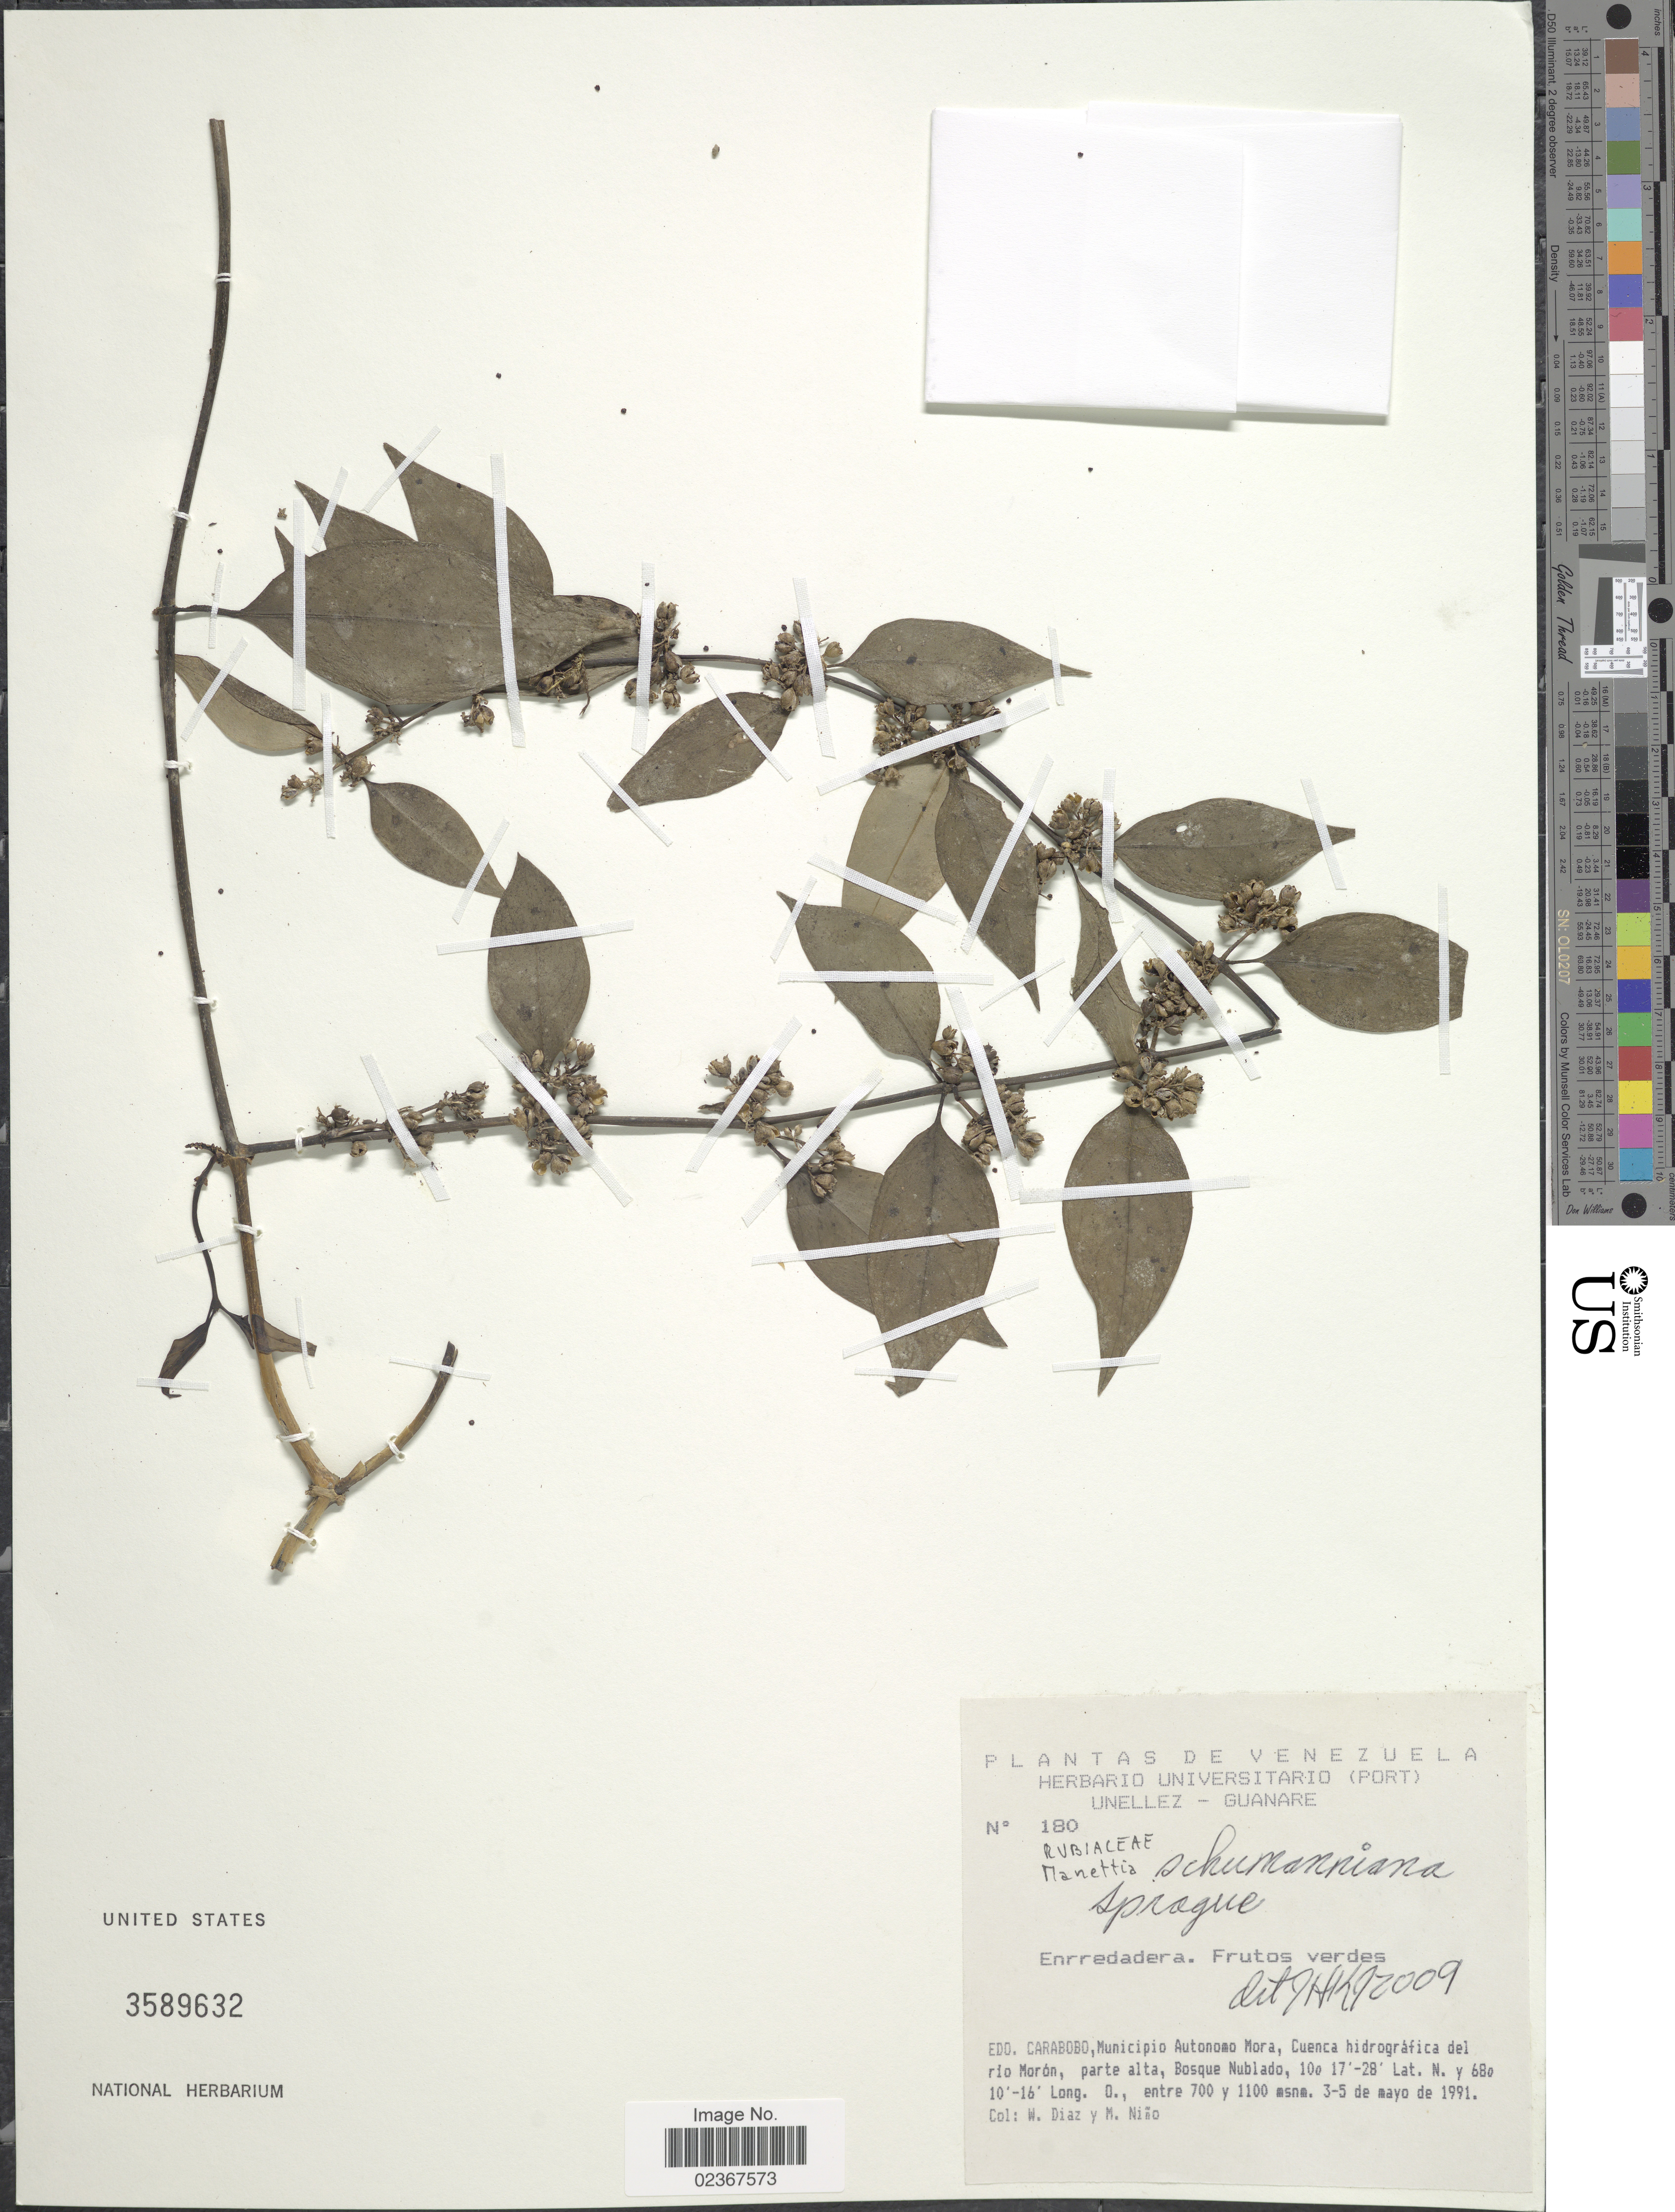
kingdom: Plantae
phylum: Tracheophyta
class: Magnoliopsida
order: Gentianales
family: Rubiaceae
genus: Manettia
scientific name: Manettia schumanniana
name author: Sprague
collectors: W. Díaz P. & S. M. Niño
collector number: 180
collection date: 1991-05-03/1991-05-05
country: Venezuela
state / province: Carabobo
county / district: Juan José Mora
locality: Cuenca hidrografica del rio Maron, parte alta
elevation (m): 700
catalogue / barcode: US 3589632